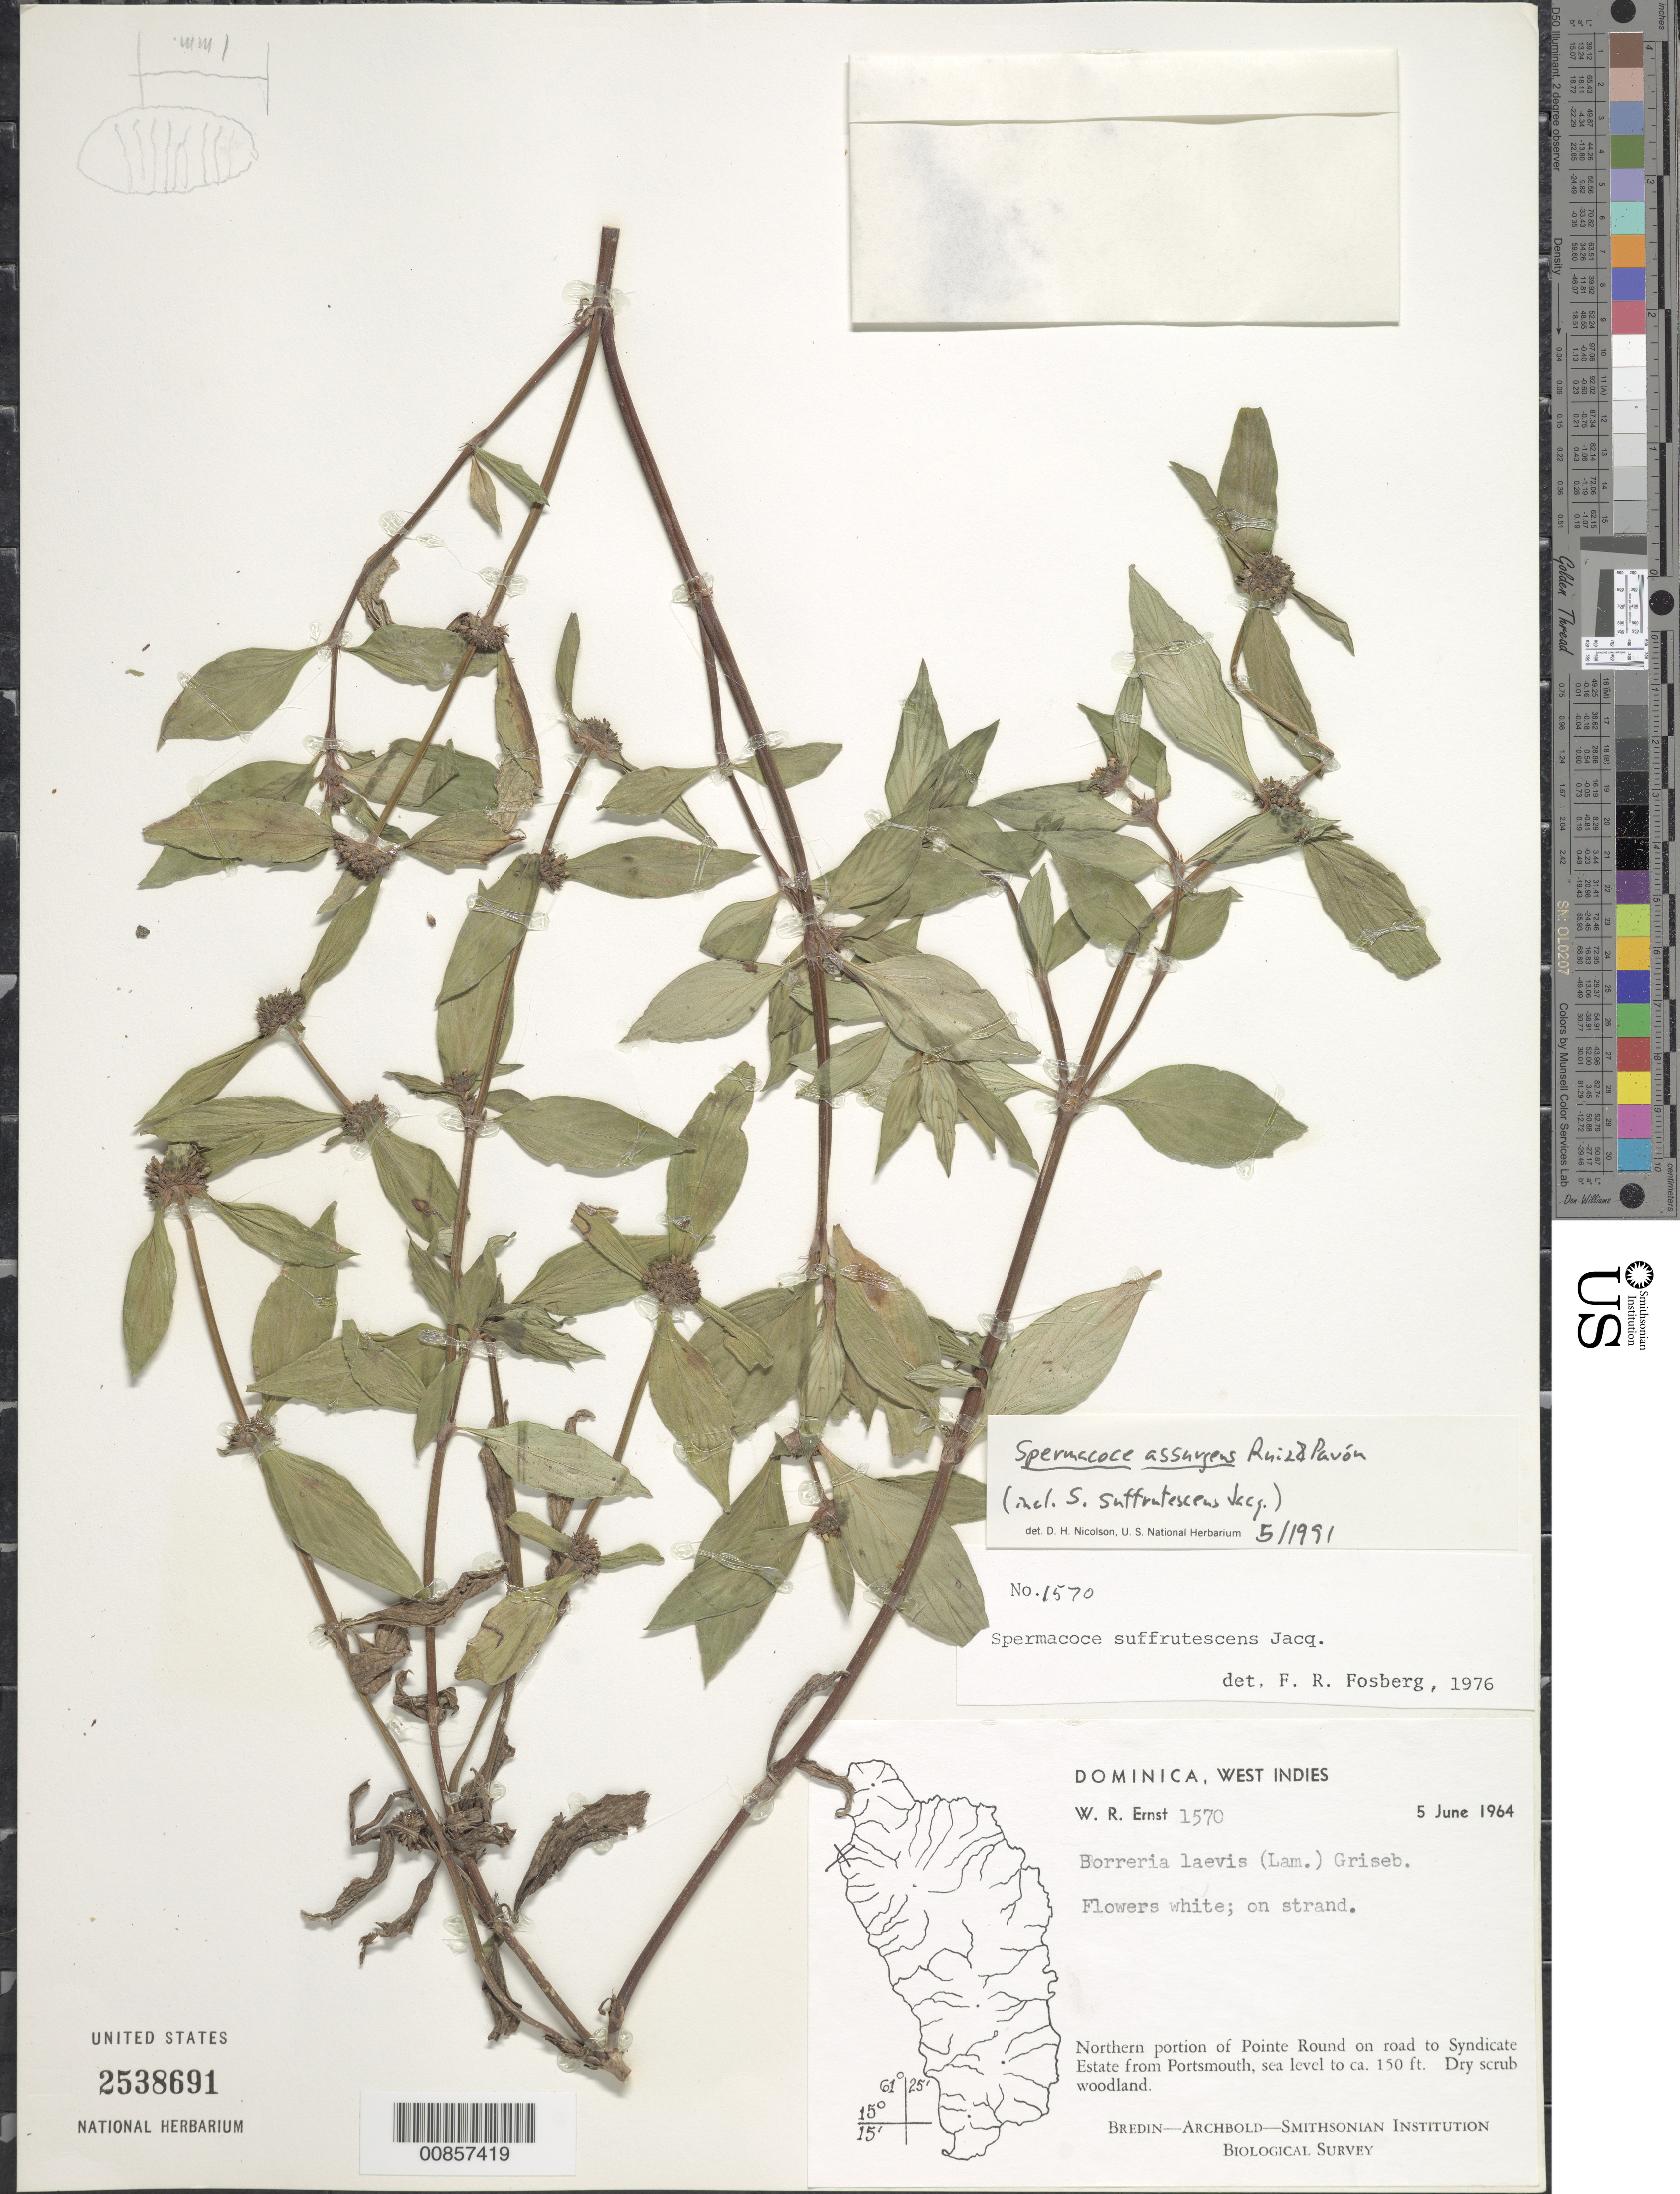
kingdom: Plantae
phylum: Tracheophyta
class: Magnoliopsida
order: Gentianales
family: Rubiaceae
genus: Spermacoce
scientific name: Spermacoce remota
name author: Lam.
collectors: W. R. Ernst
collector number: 1570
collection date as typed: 05 Jun 1964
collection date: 1964-06-05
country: Dominica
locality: Northern portion of Pointe Round, on road to Syndicate Estate from Portsmouth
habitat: Dry scrub woodland, along road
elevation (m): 0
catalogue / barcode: US 2538691